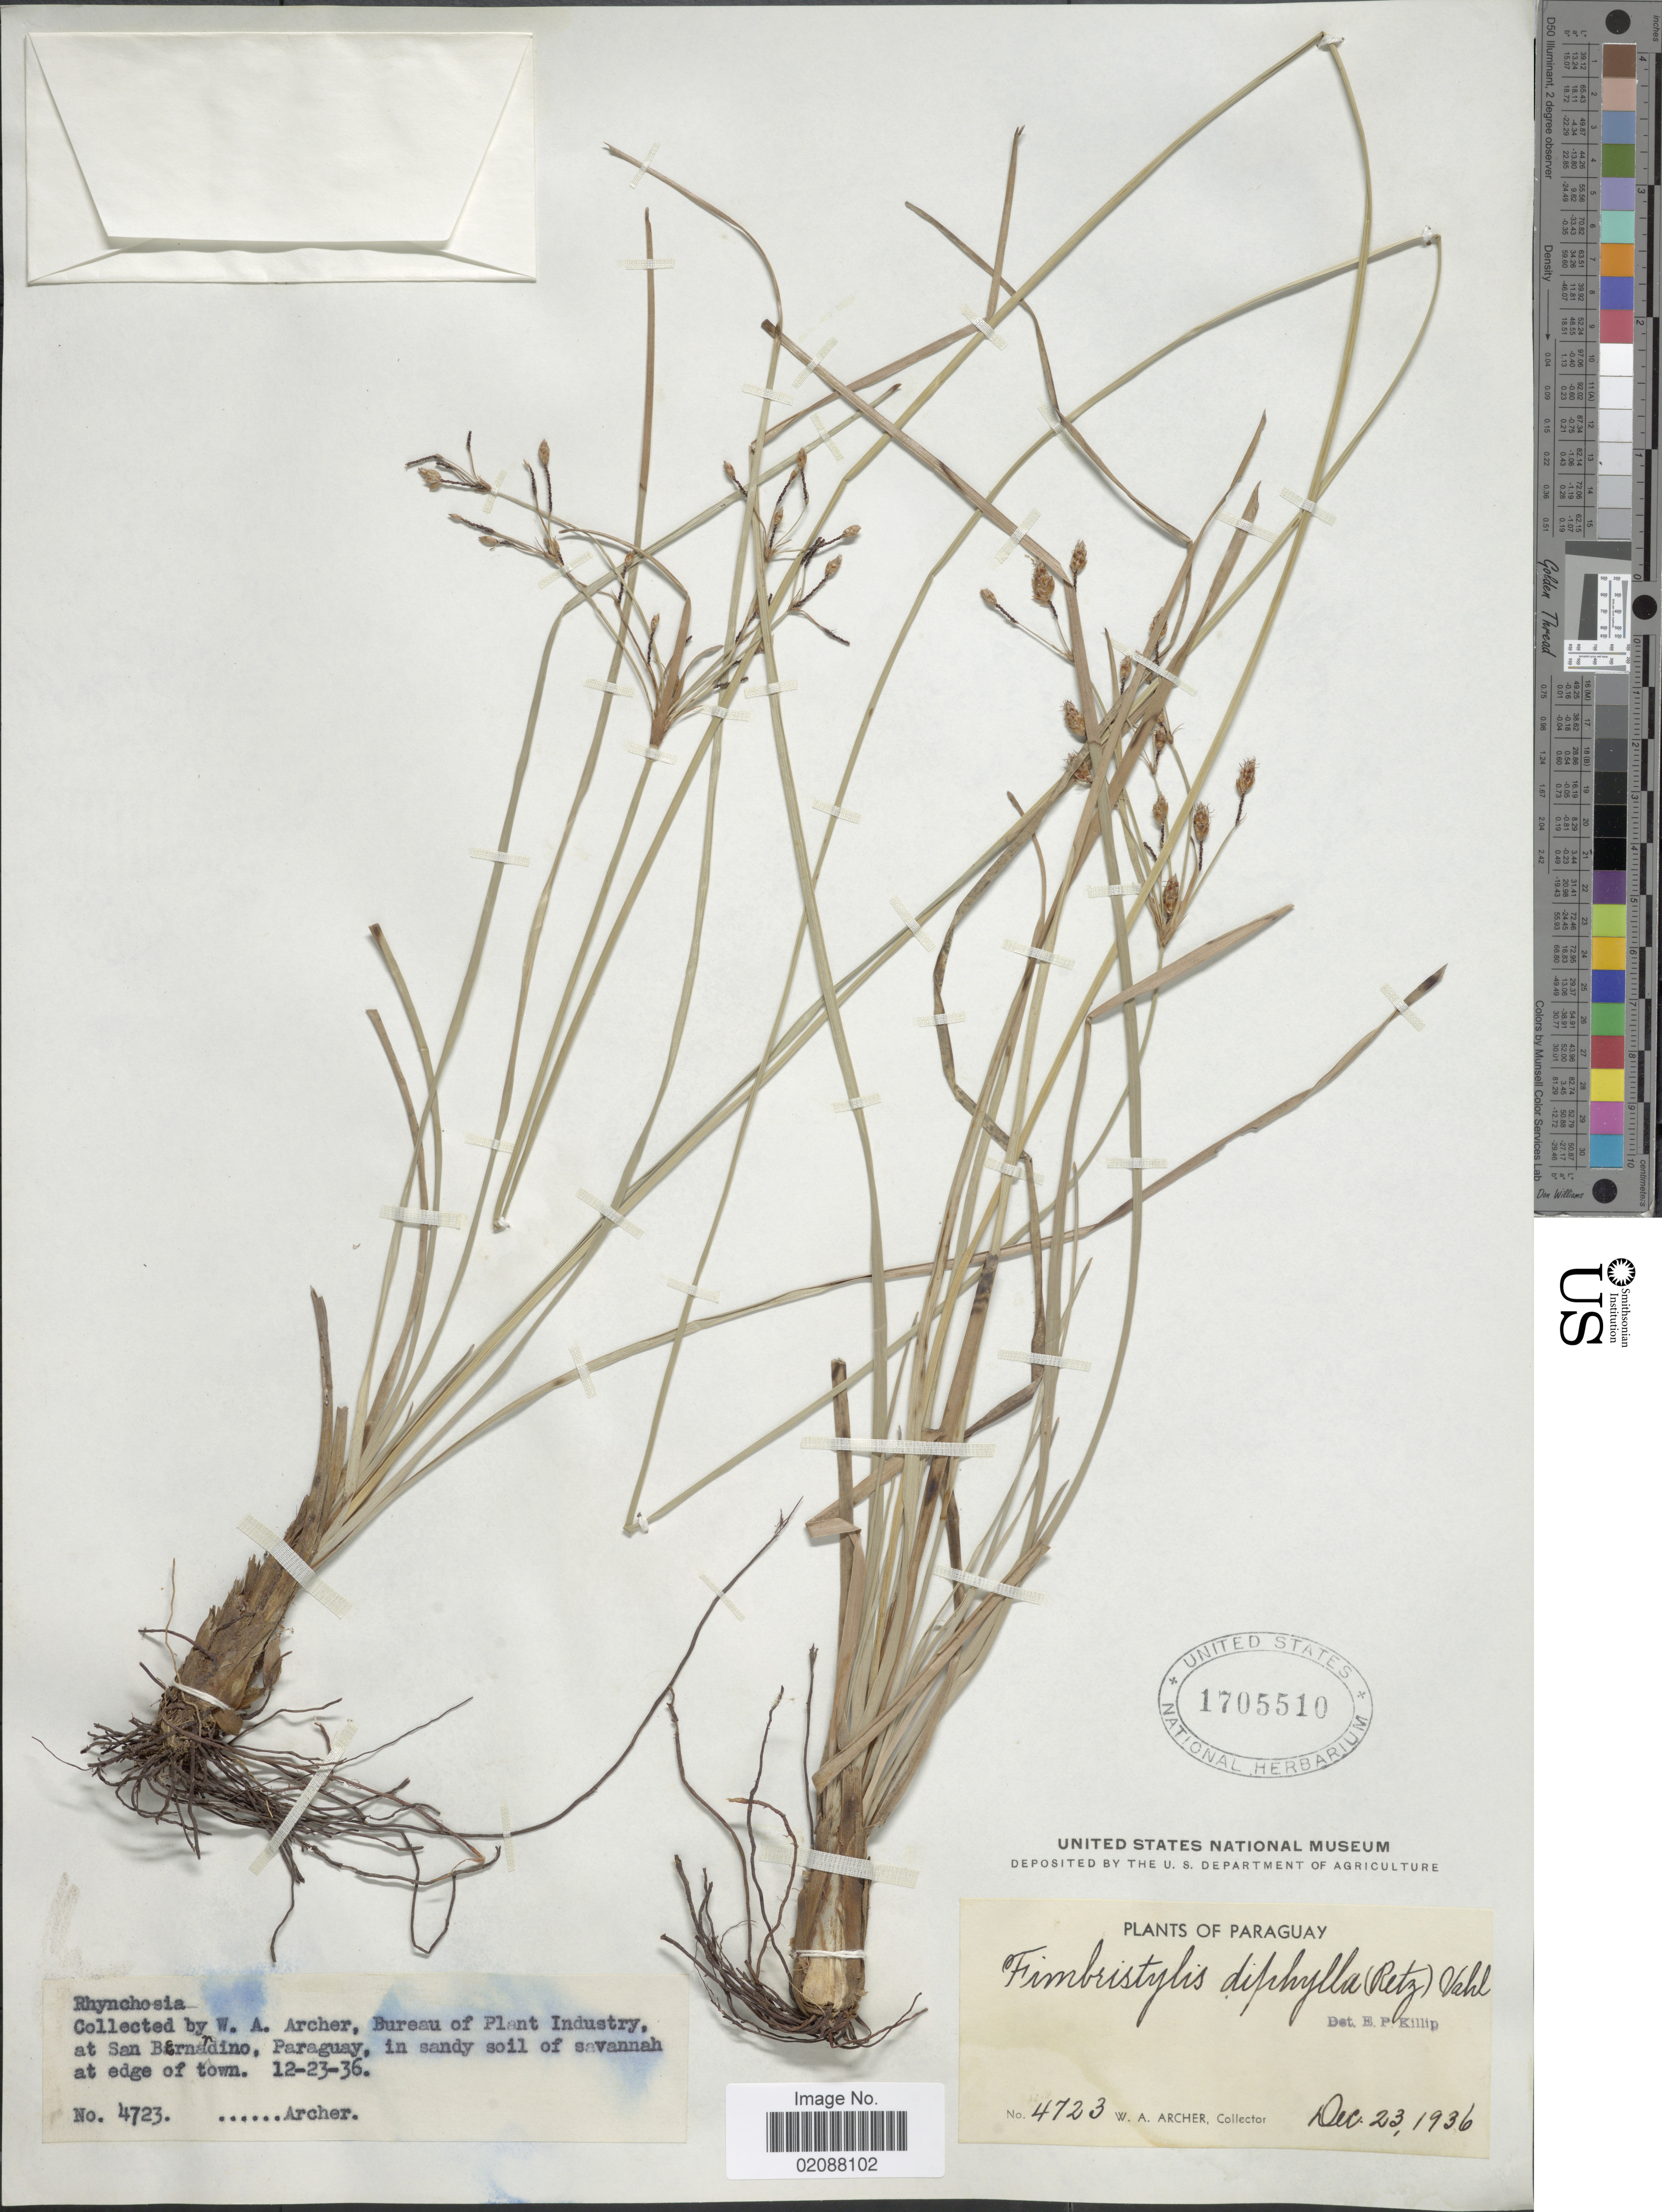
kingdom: Plantae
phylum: Tracheophyta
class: Liliopsida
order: Poales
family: Cyperaceae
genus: Fimbristylis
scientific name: Fimbristylis annua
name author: (All.) Roem. & Schult.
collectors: W. A. Archer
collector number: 4723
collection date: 1936-12-23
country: Paraguay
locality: San Bernardino, in sandy soil of savannah at edge of town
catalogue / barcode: US 1705510